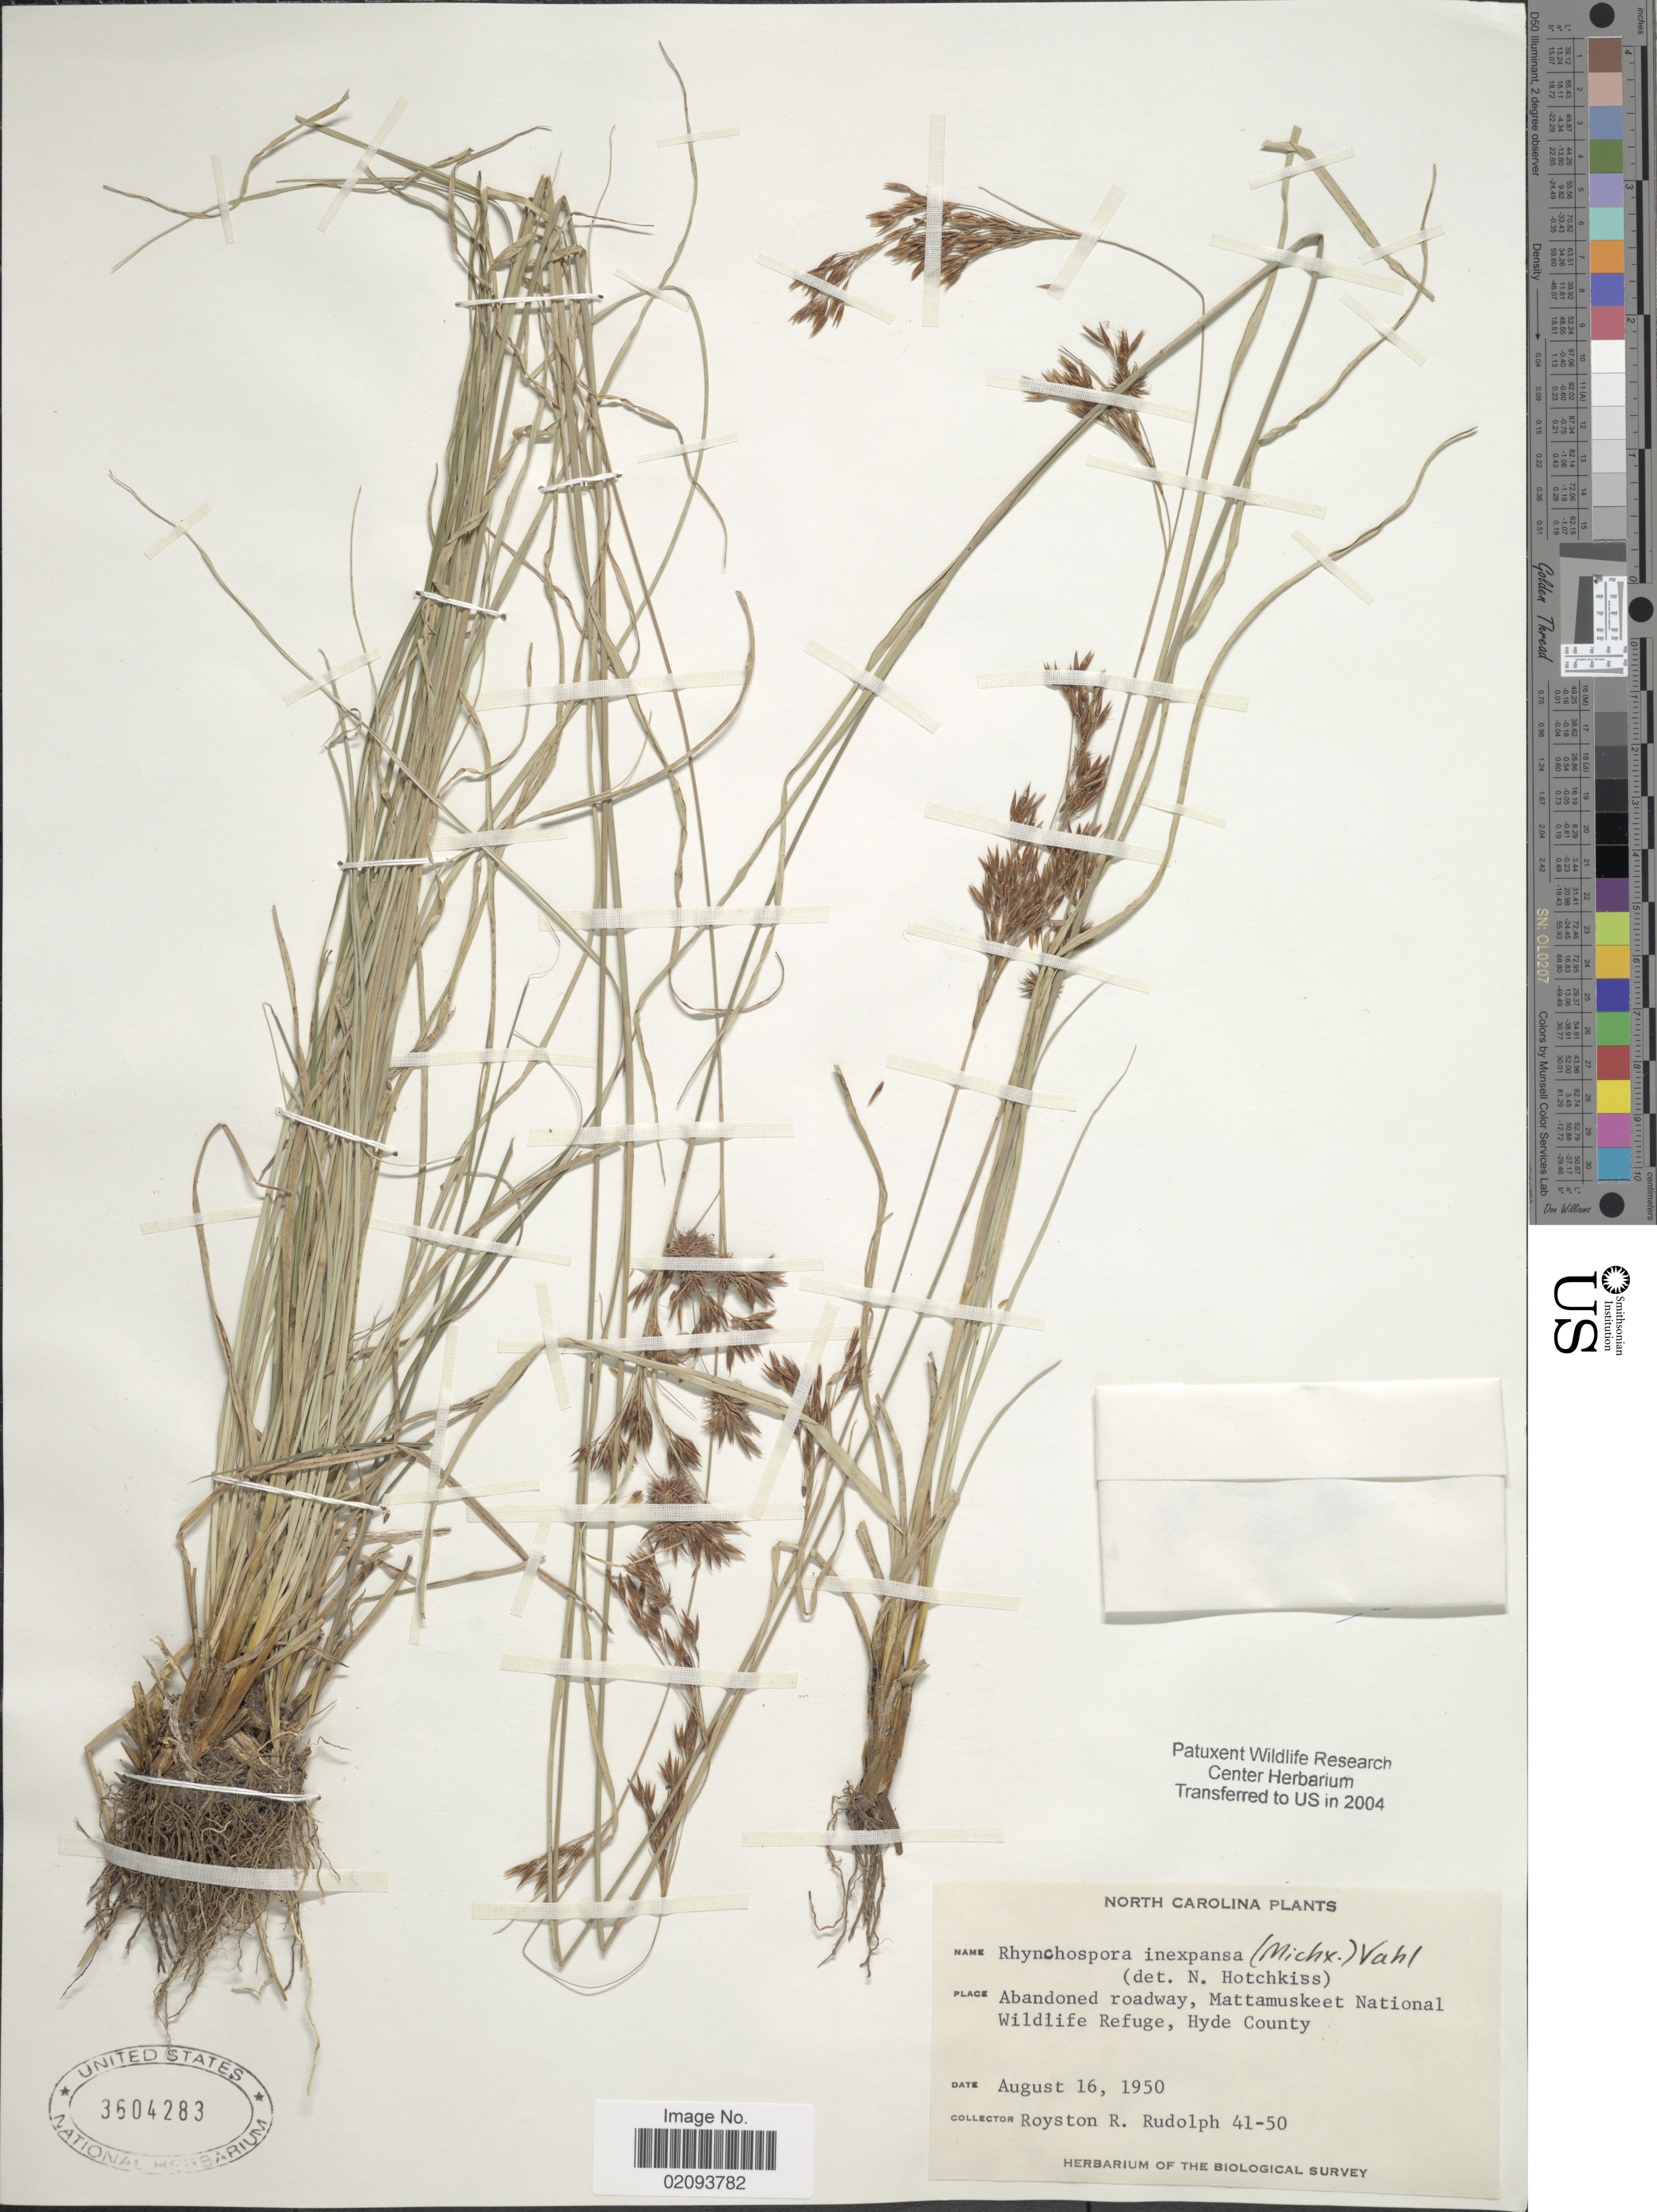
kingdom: Plantae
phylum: Tracheophyta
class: Liliopsida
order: Poales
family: Cyperaceae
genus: Rhynchospora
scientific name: Rhynchospora inexpansa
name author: (Michx.) Vahl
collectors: R. Rudolph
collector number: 41-50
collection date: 1950-08-16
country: United States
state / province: North Carolina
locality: Abandoned roadway, Mattamuskeet National Wildlife Refuge, Hyde County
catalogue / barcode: US 3604283